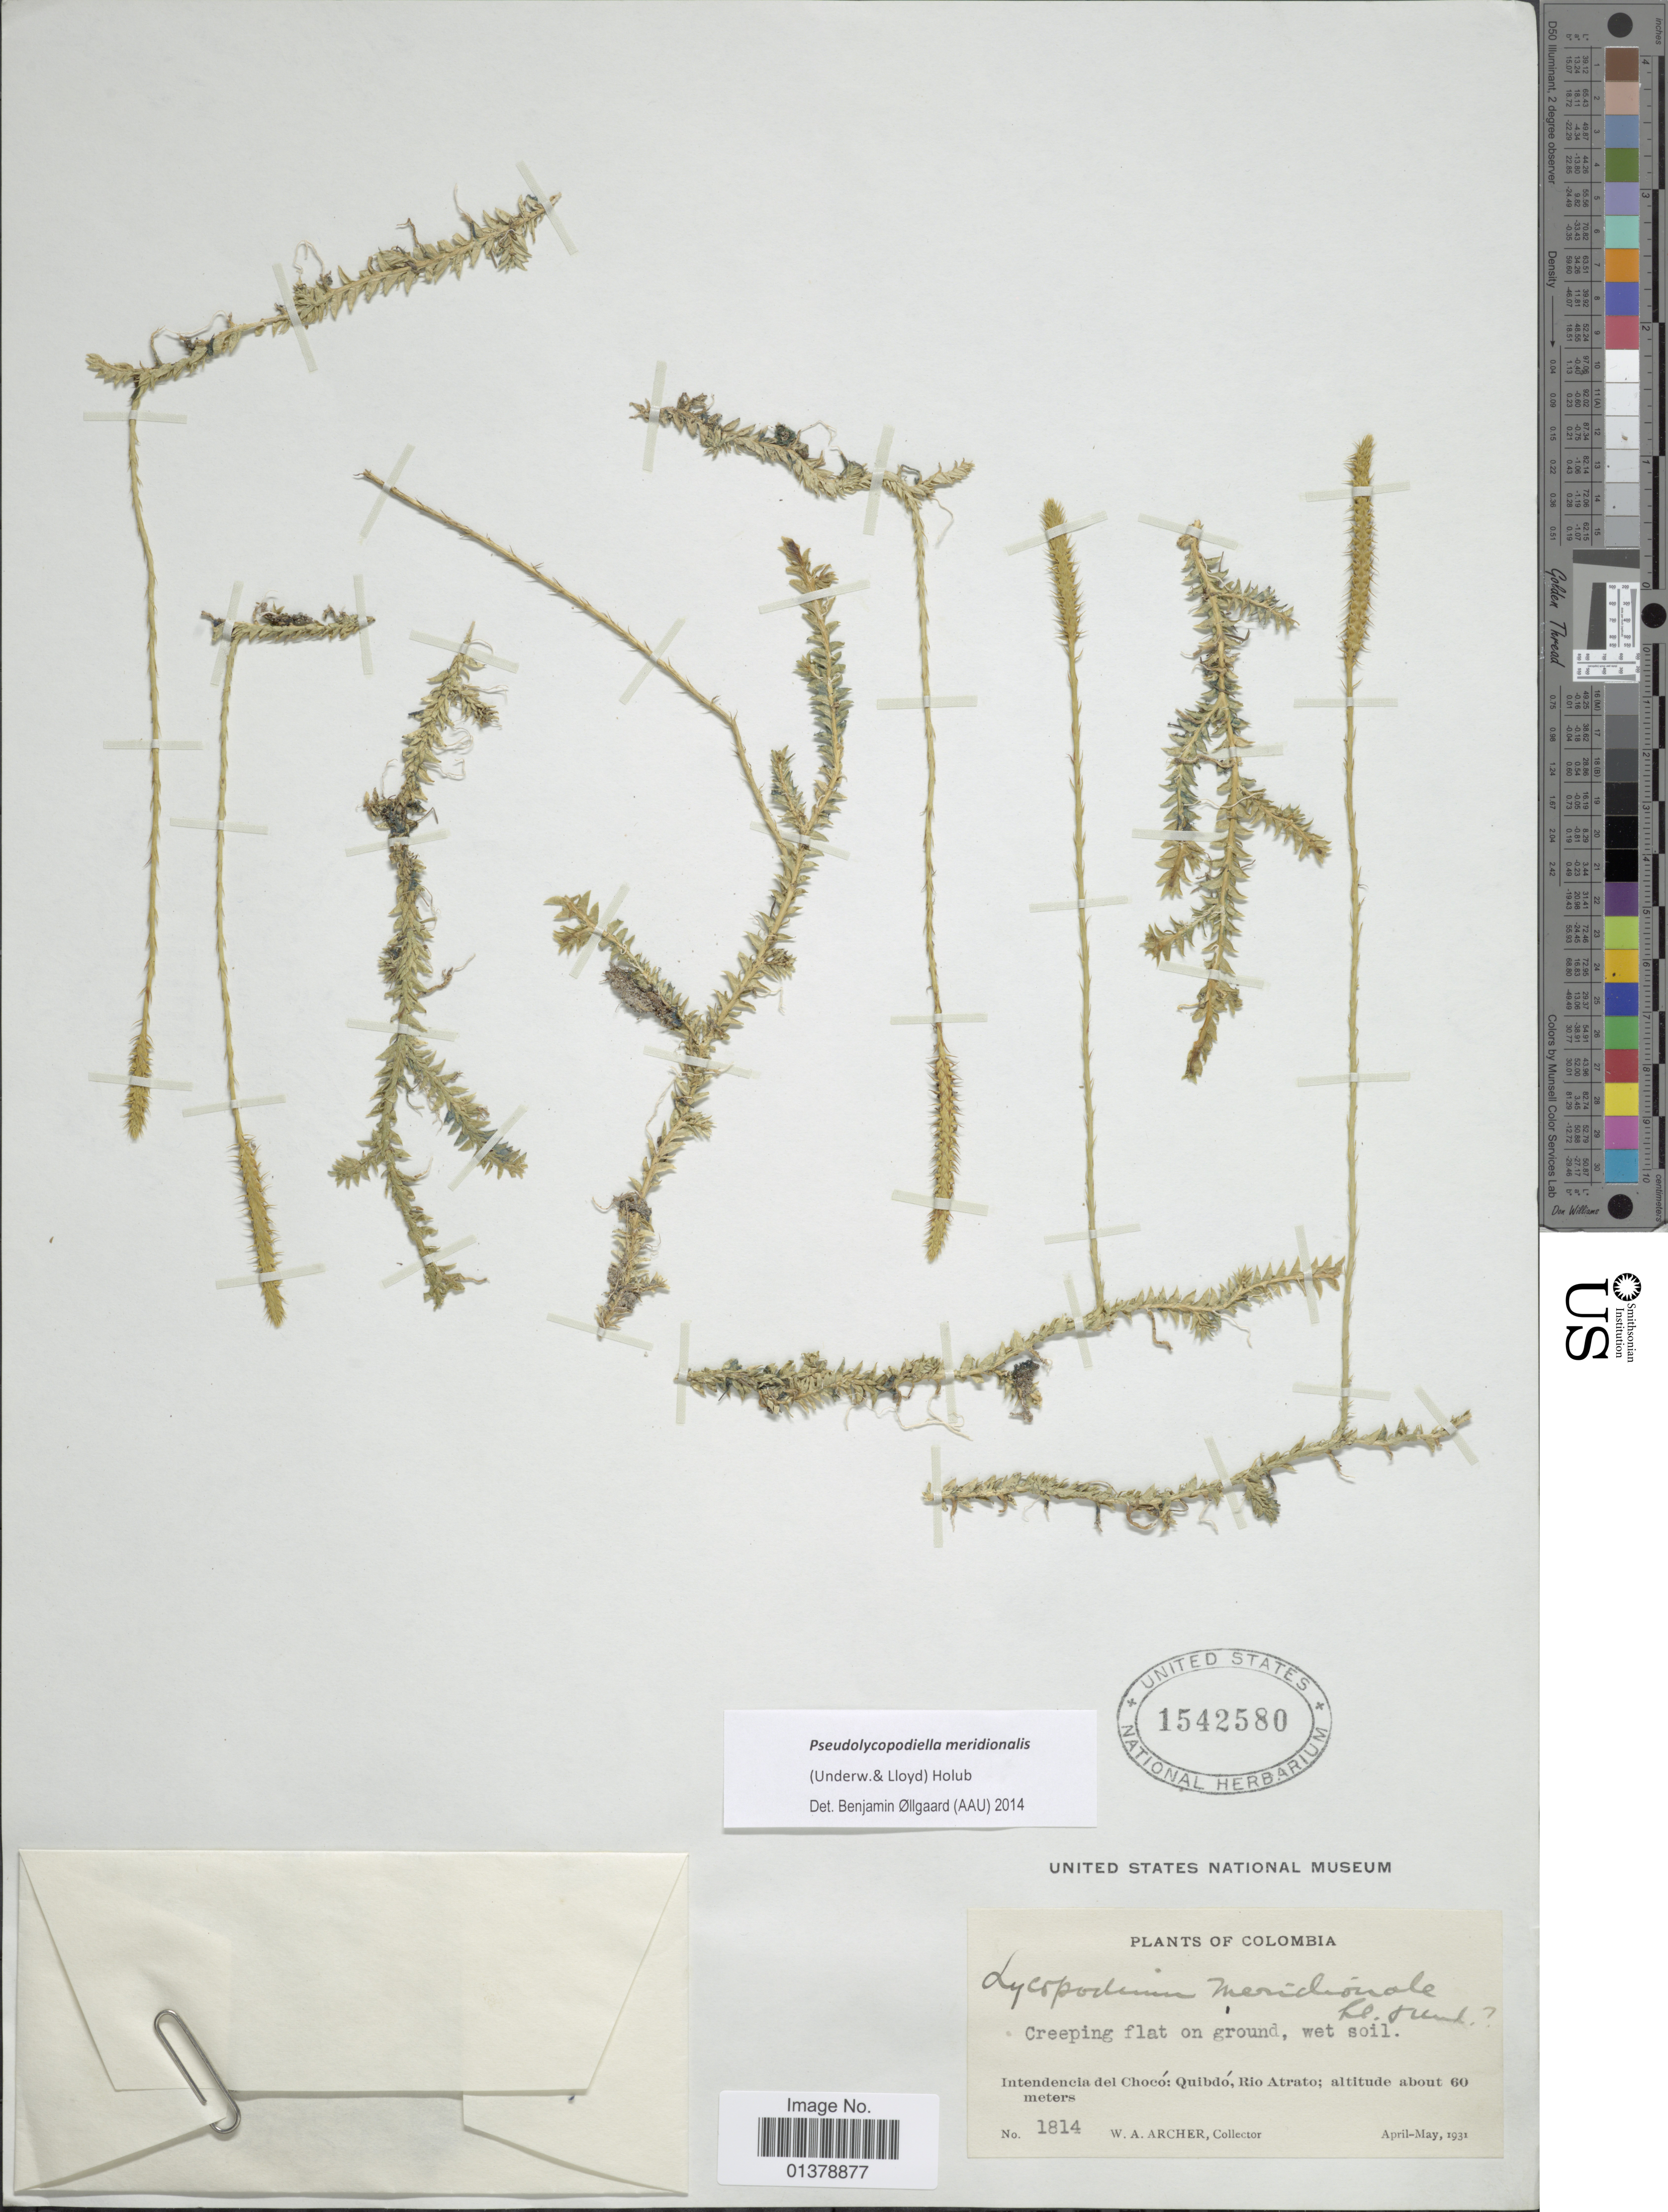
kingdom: Plantae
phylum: Tracheophyta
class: Lycopodiopsida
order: Lycopodiales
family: Lycopodiaceae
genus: Pseudolycopodiella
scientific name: Pseudolycopodiella caroliniana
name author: (L.) Holub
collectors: W. A. Archer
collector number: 1814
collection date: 1931-04/1931-05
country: Colombia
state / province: Chocó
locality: Intendencia del Chocó, Quibdó, Rio Atrato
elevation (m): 60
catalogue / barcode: US 1542580